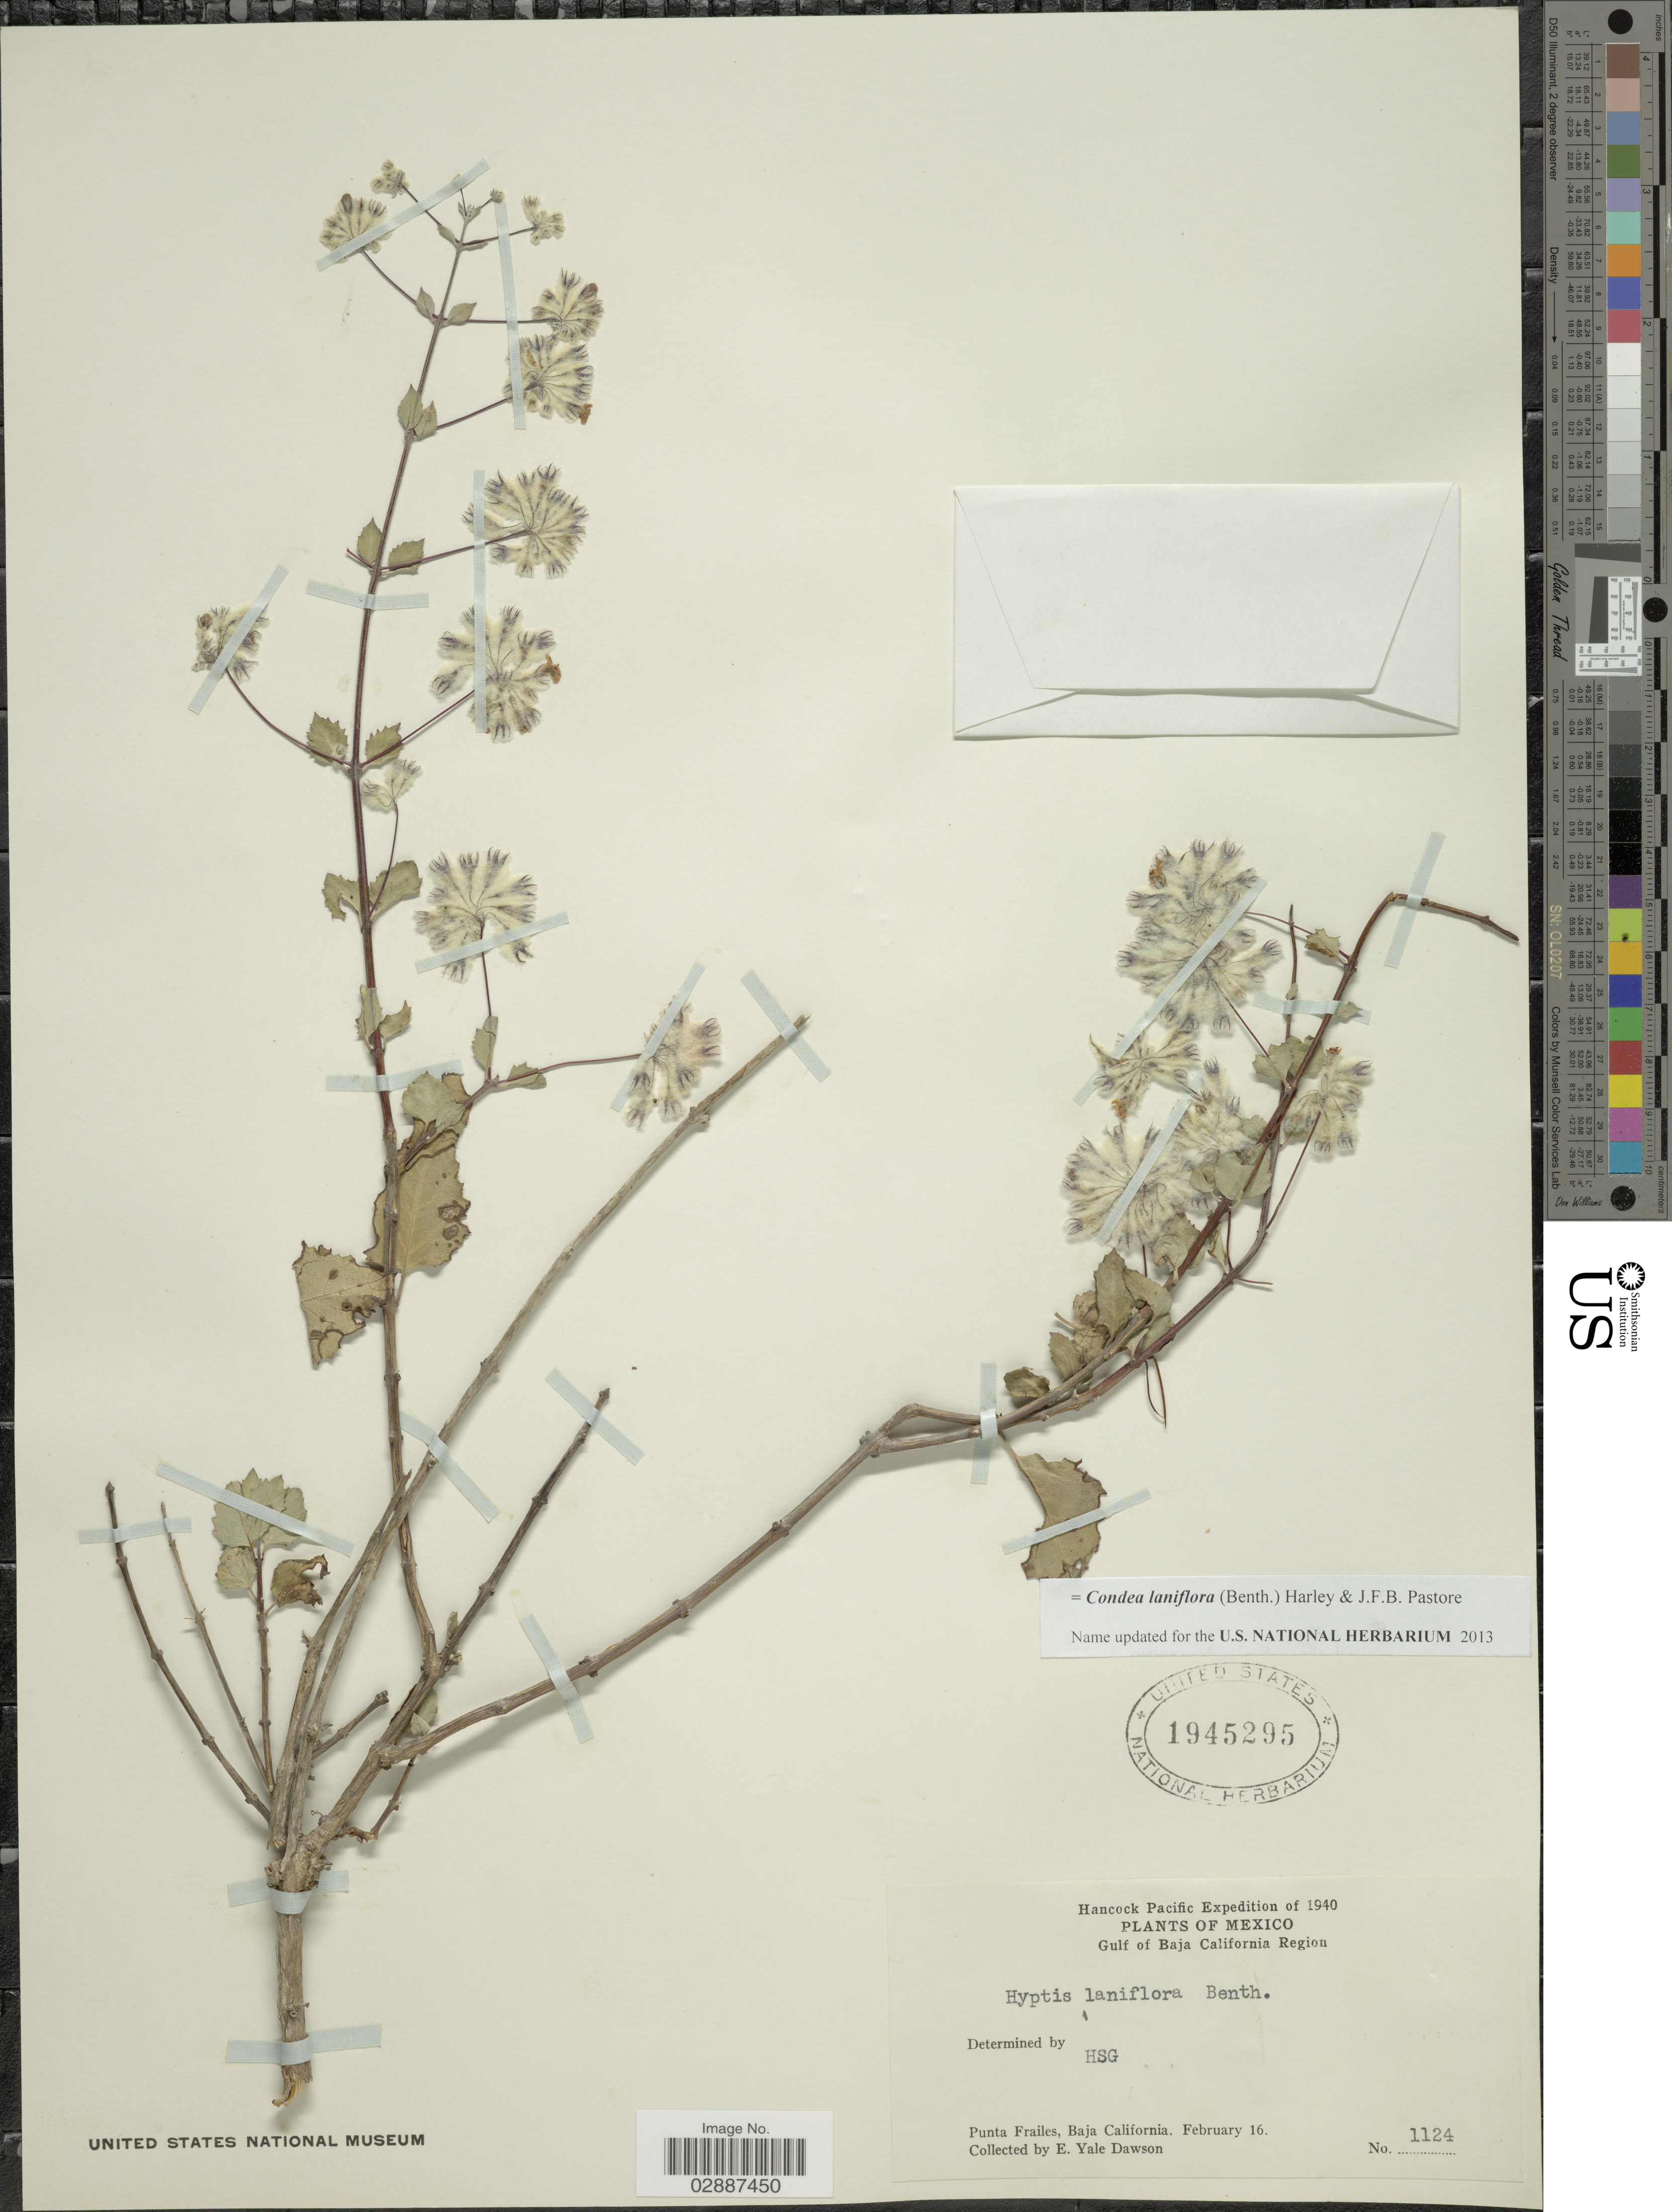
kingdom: Plantae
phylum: Tracheophyta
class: Magnoliopsida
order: Lamiales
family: Lamiaceae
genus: Condea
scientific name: Condea laniflora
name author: (Benth.) Harley & J.F.B. Pastore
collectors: N. Yensen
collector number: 1124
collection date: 1940-02-16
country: Mexico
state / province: Baja California Sur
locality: Gulf of Baja California Region. Punta Frailes.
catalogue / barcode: US 1945295